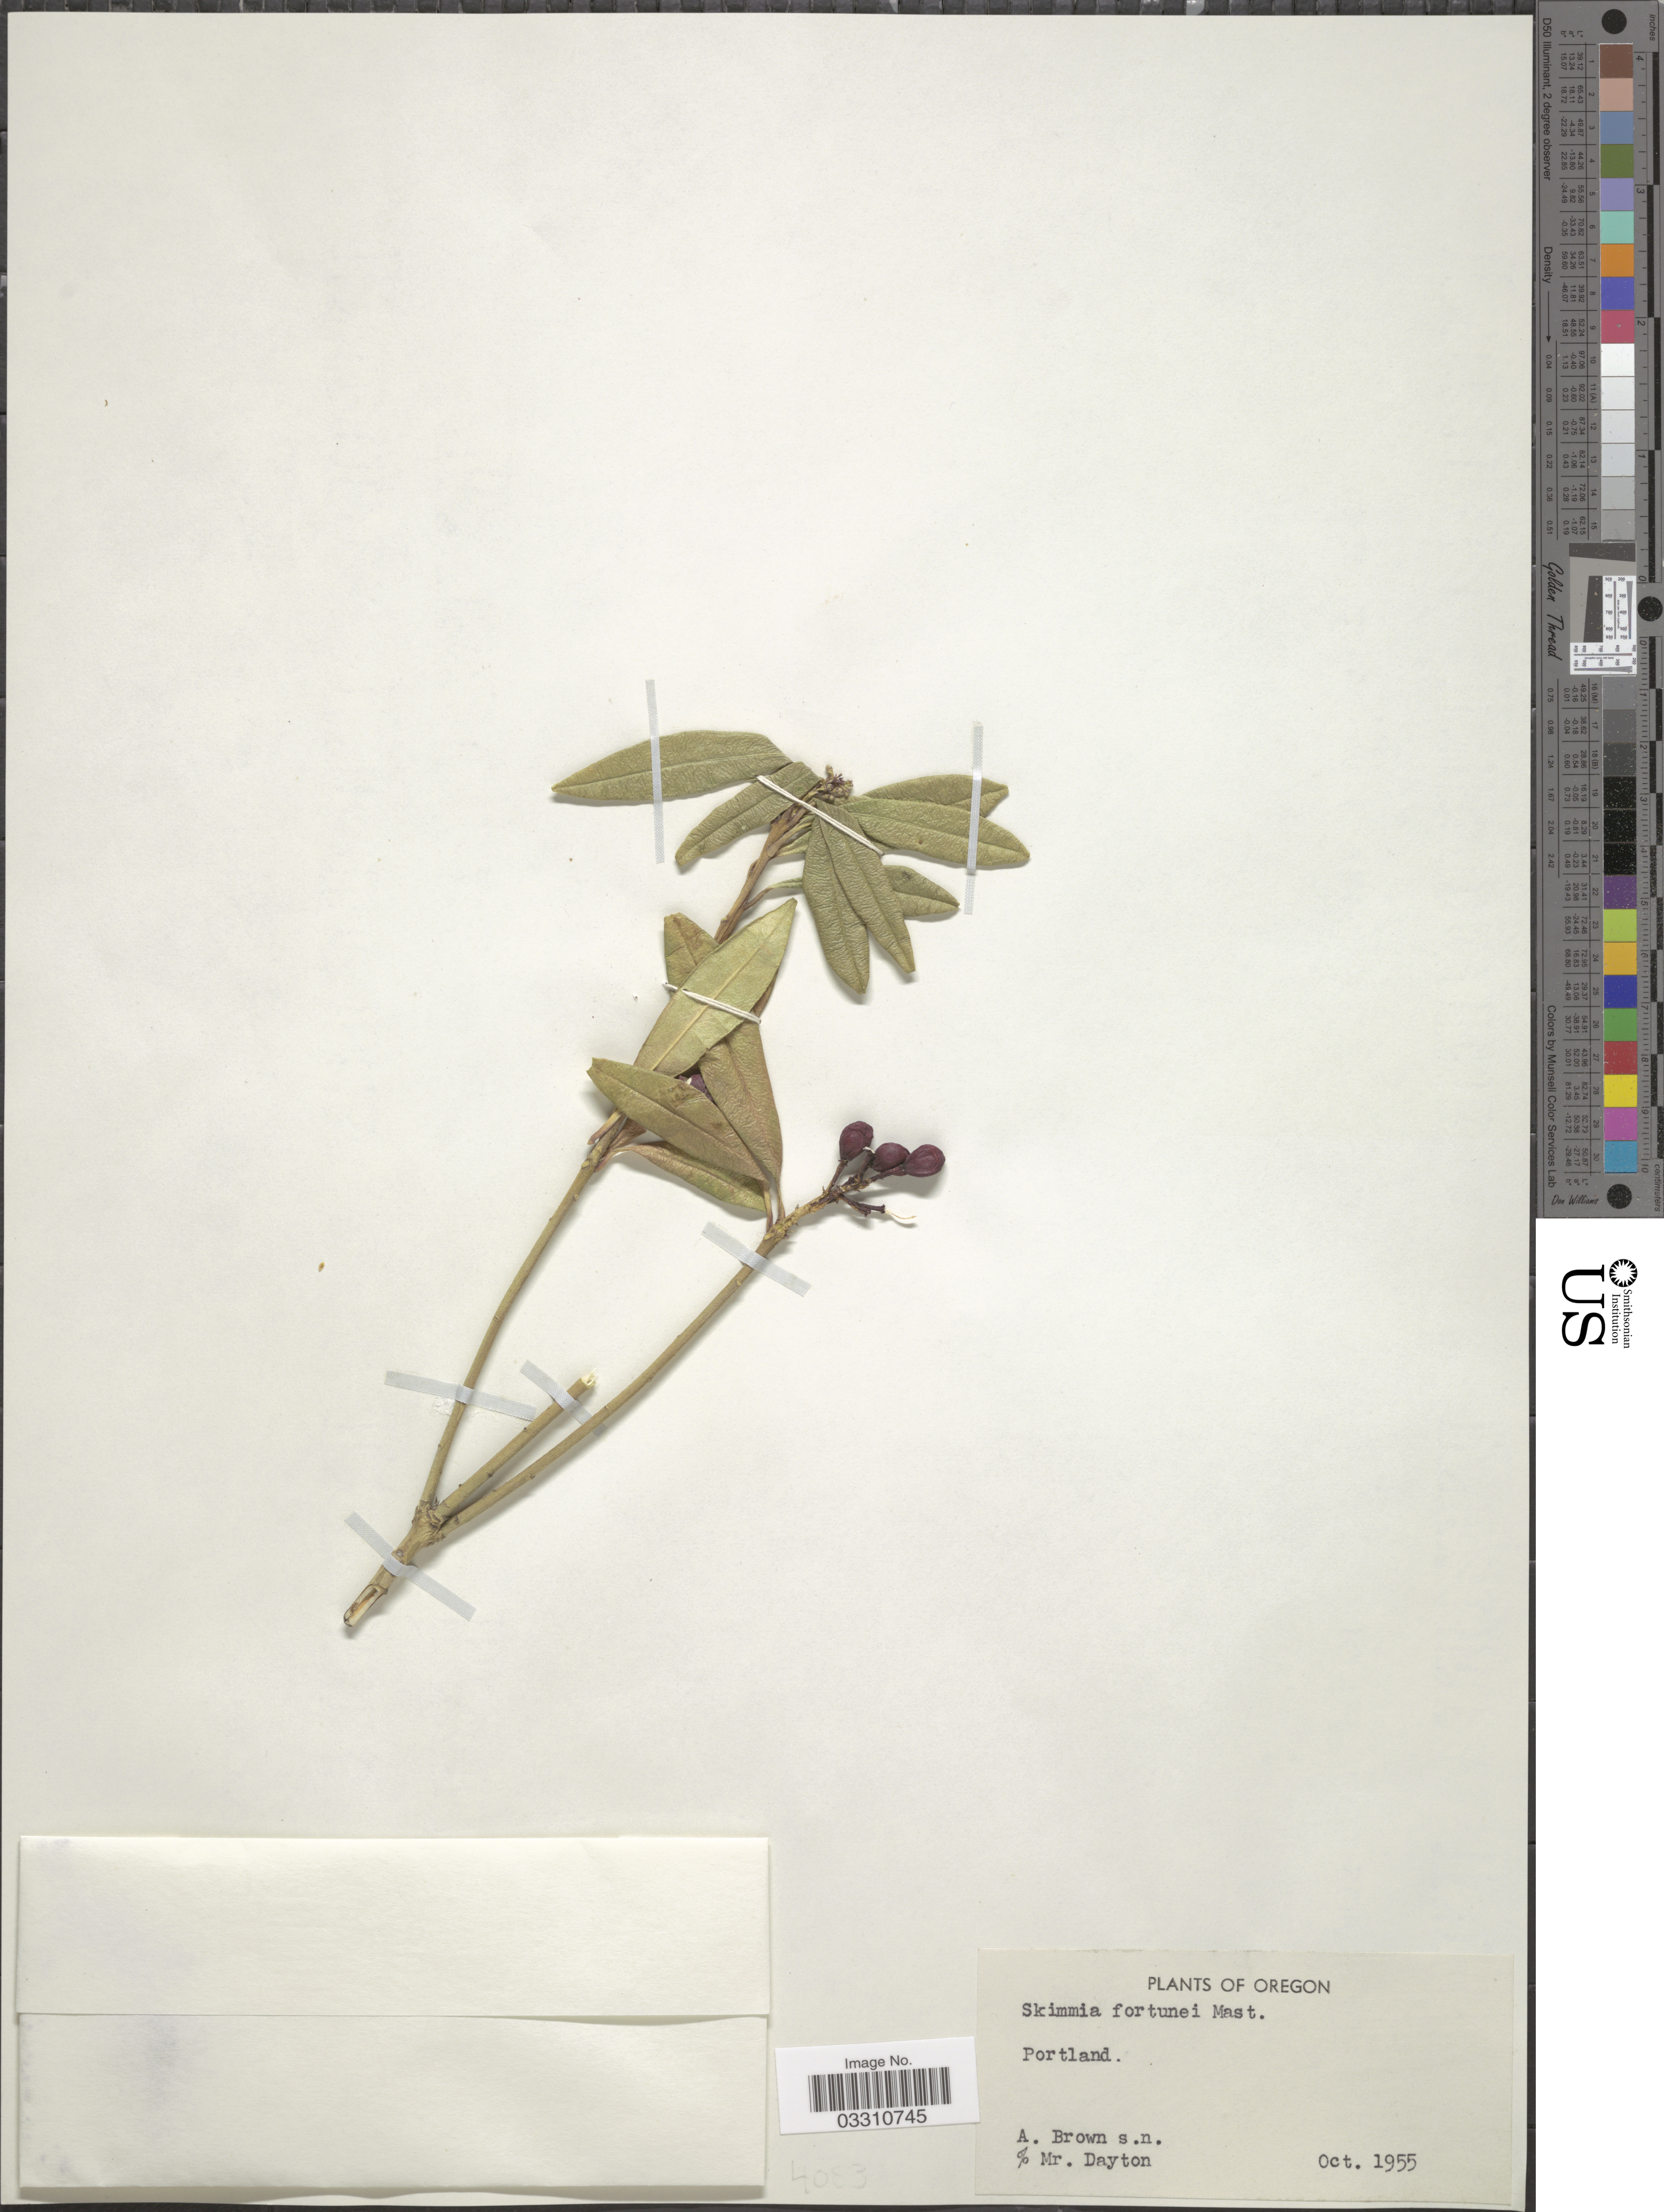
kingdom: Plantae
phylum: Tracheophyta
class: Magnoliopsida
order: Sapindales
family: Rutaceae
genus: Skimmia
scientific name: Skimmia fortunei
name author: Mast.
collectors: A. Brown & Mr. Dayton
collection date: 1955-10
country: United States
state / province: Oregon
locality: Portland.